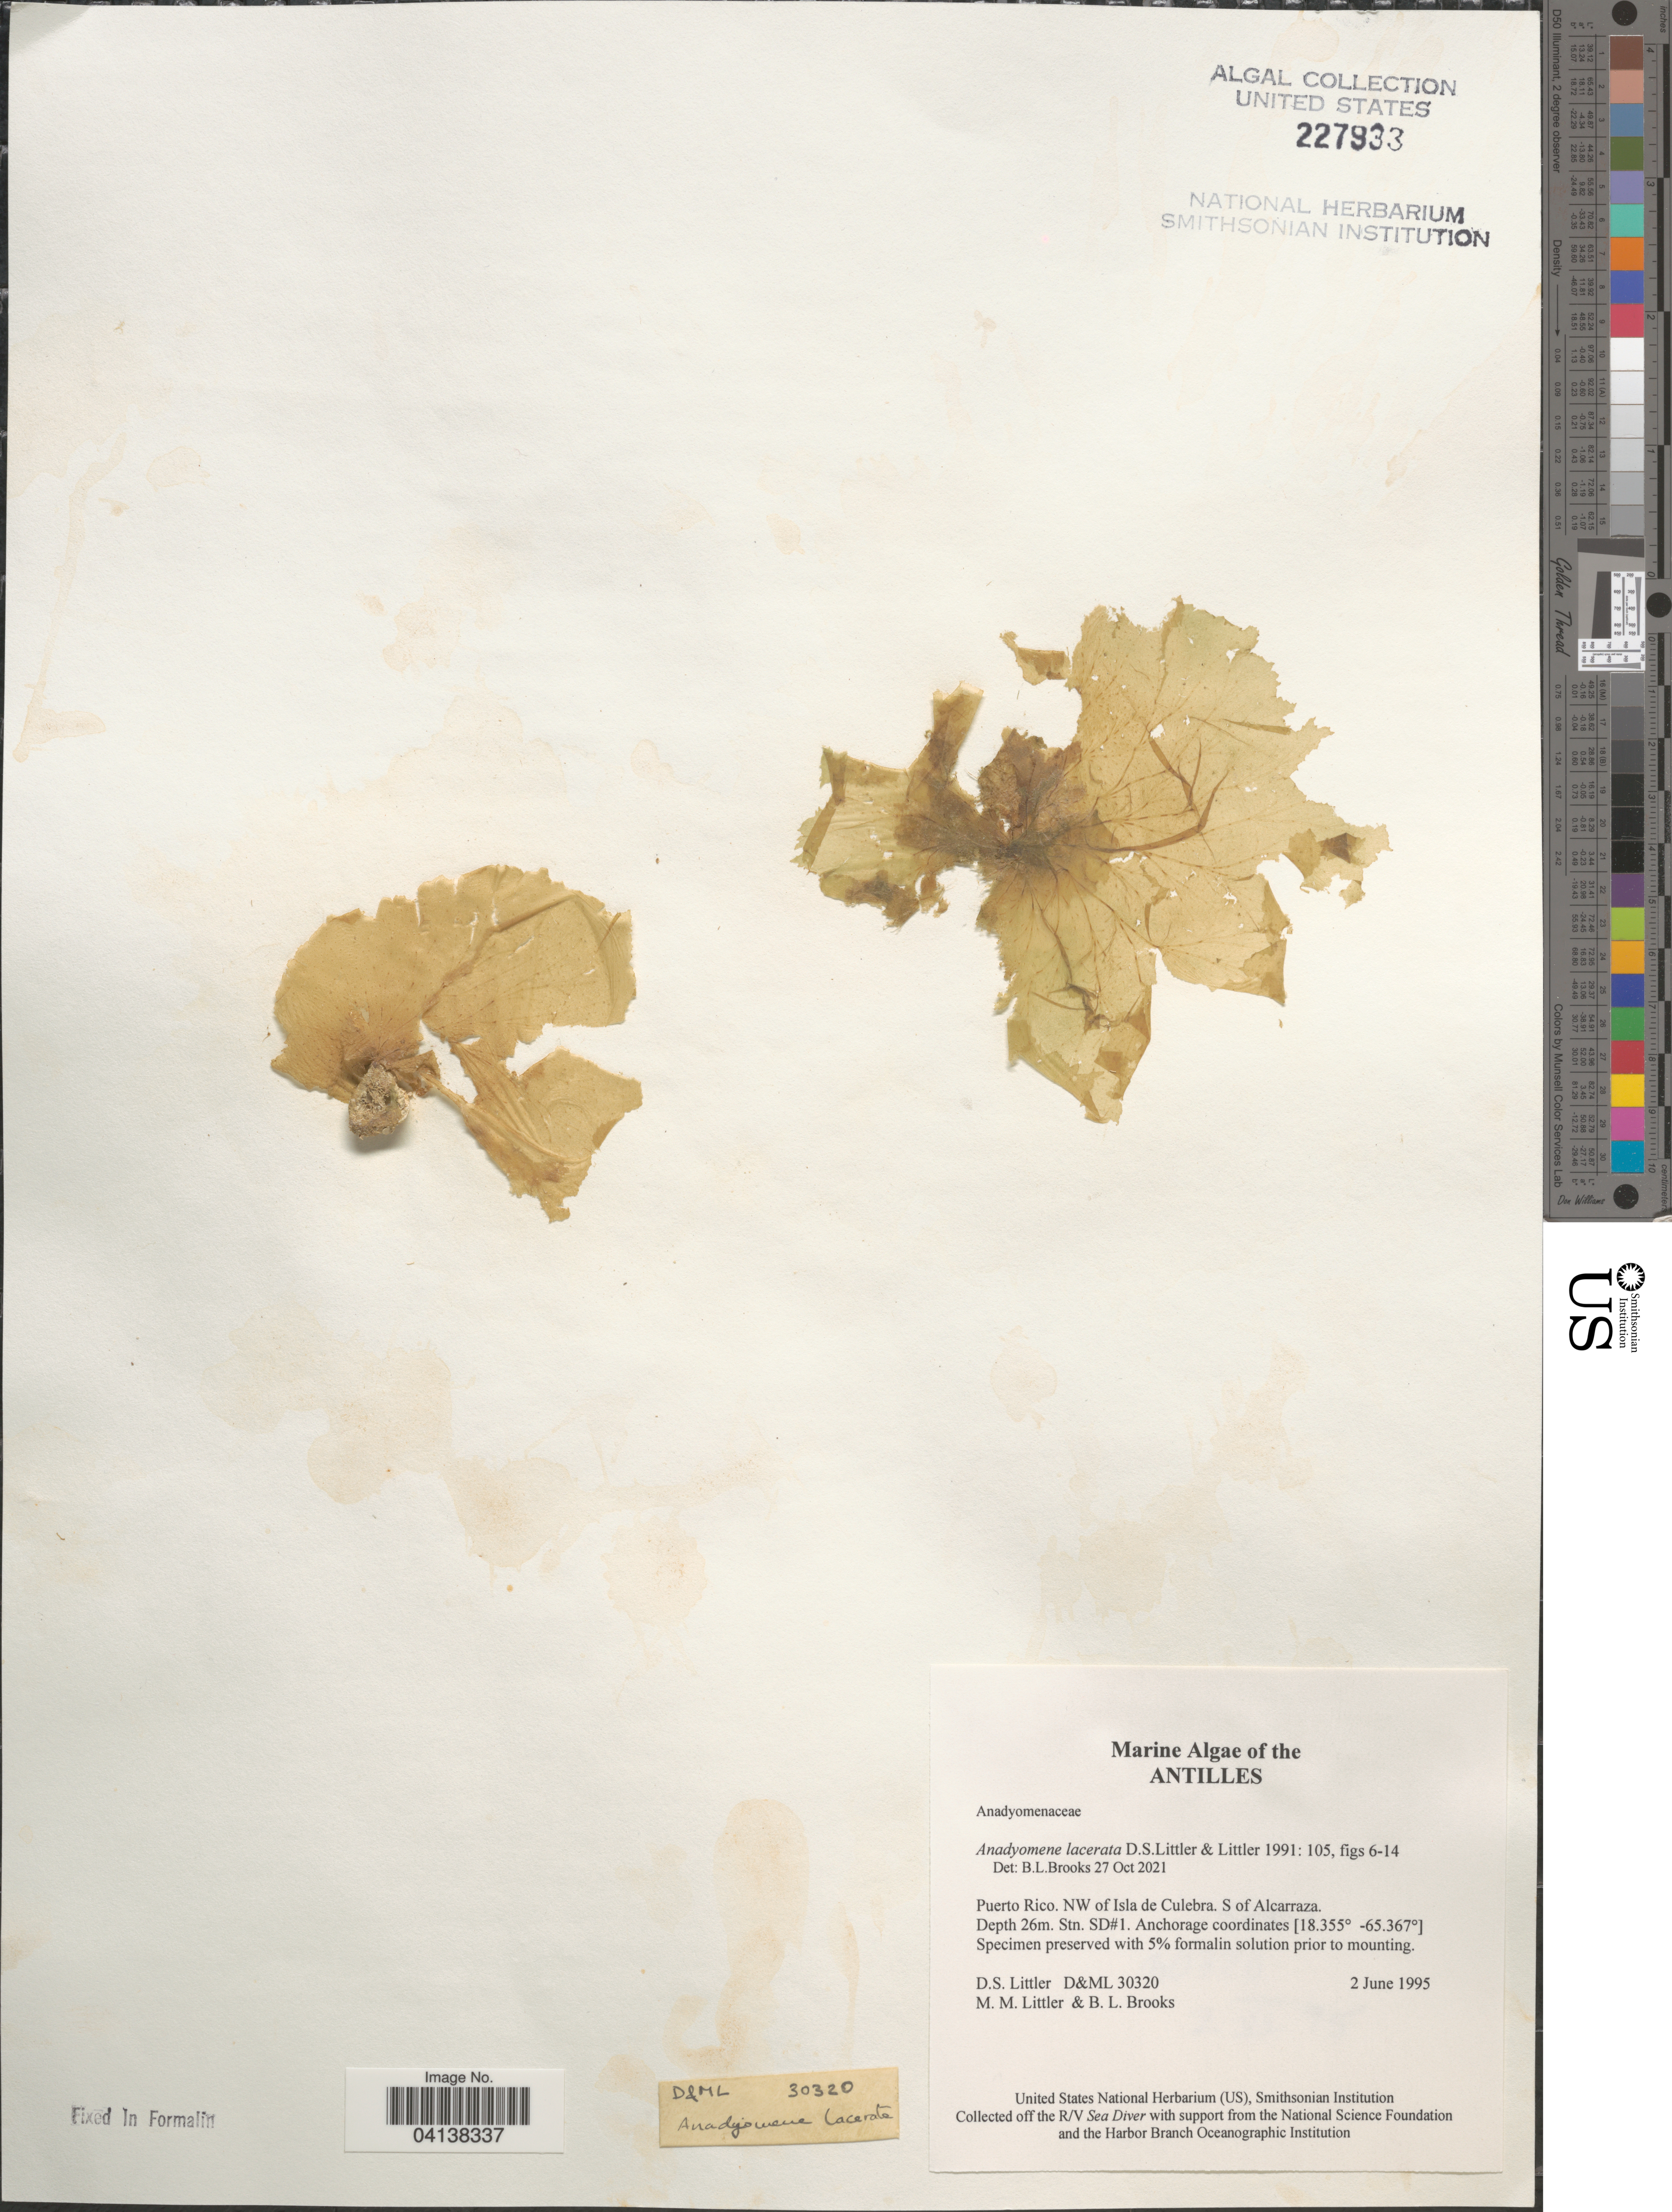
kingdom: Plantae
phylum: Chlorophyta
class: Ulvophyceae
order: Cladophorales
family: Anadyomenaceae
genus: Anadyomene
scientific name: Anadyomene lacerata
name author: D.S. Littler & Littler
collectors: D. S. Littler & B. Brooks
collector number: D&ML 30320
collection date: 1995-06-02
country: Puerto Rico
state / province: Culebra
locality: Antilles. NW of Isla de Culebra. S of Alcarraza. Stn. SD#1.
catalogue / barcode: US 227933